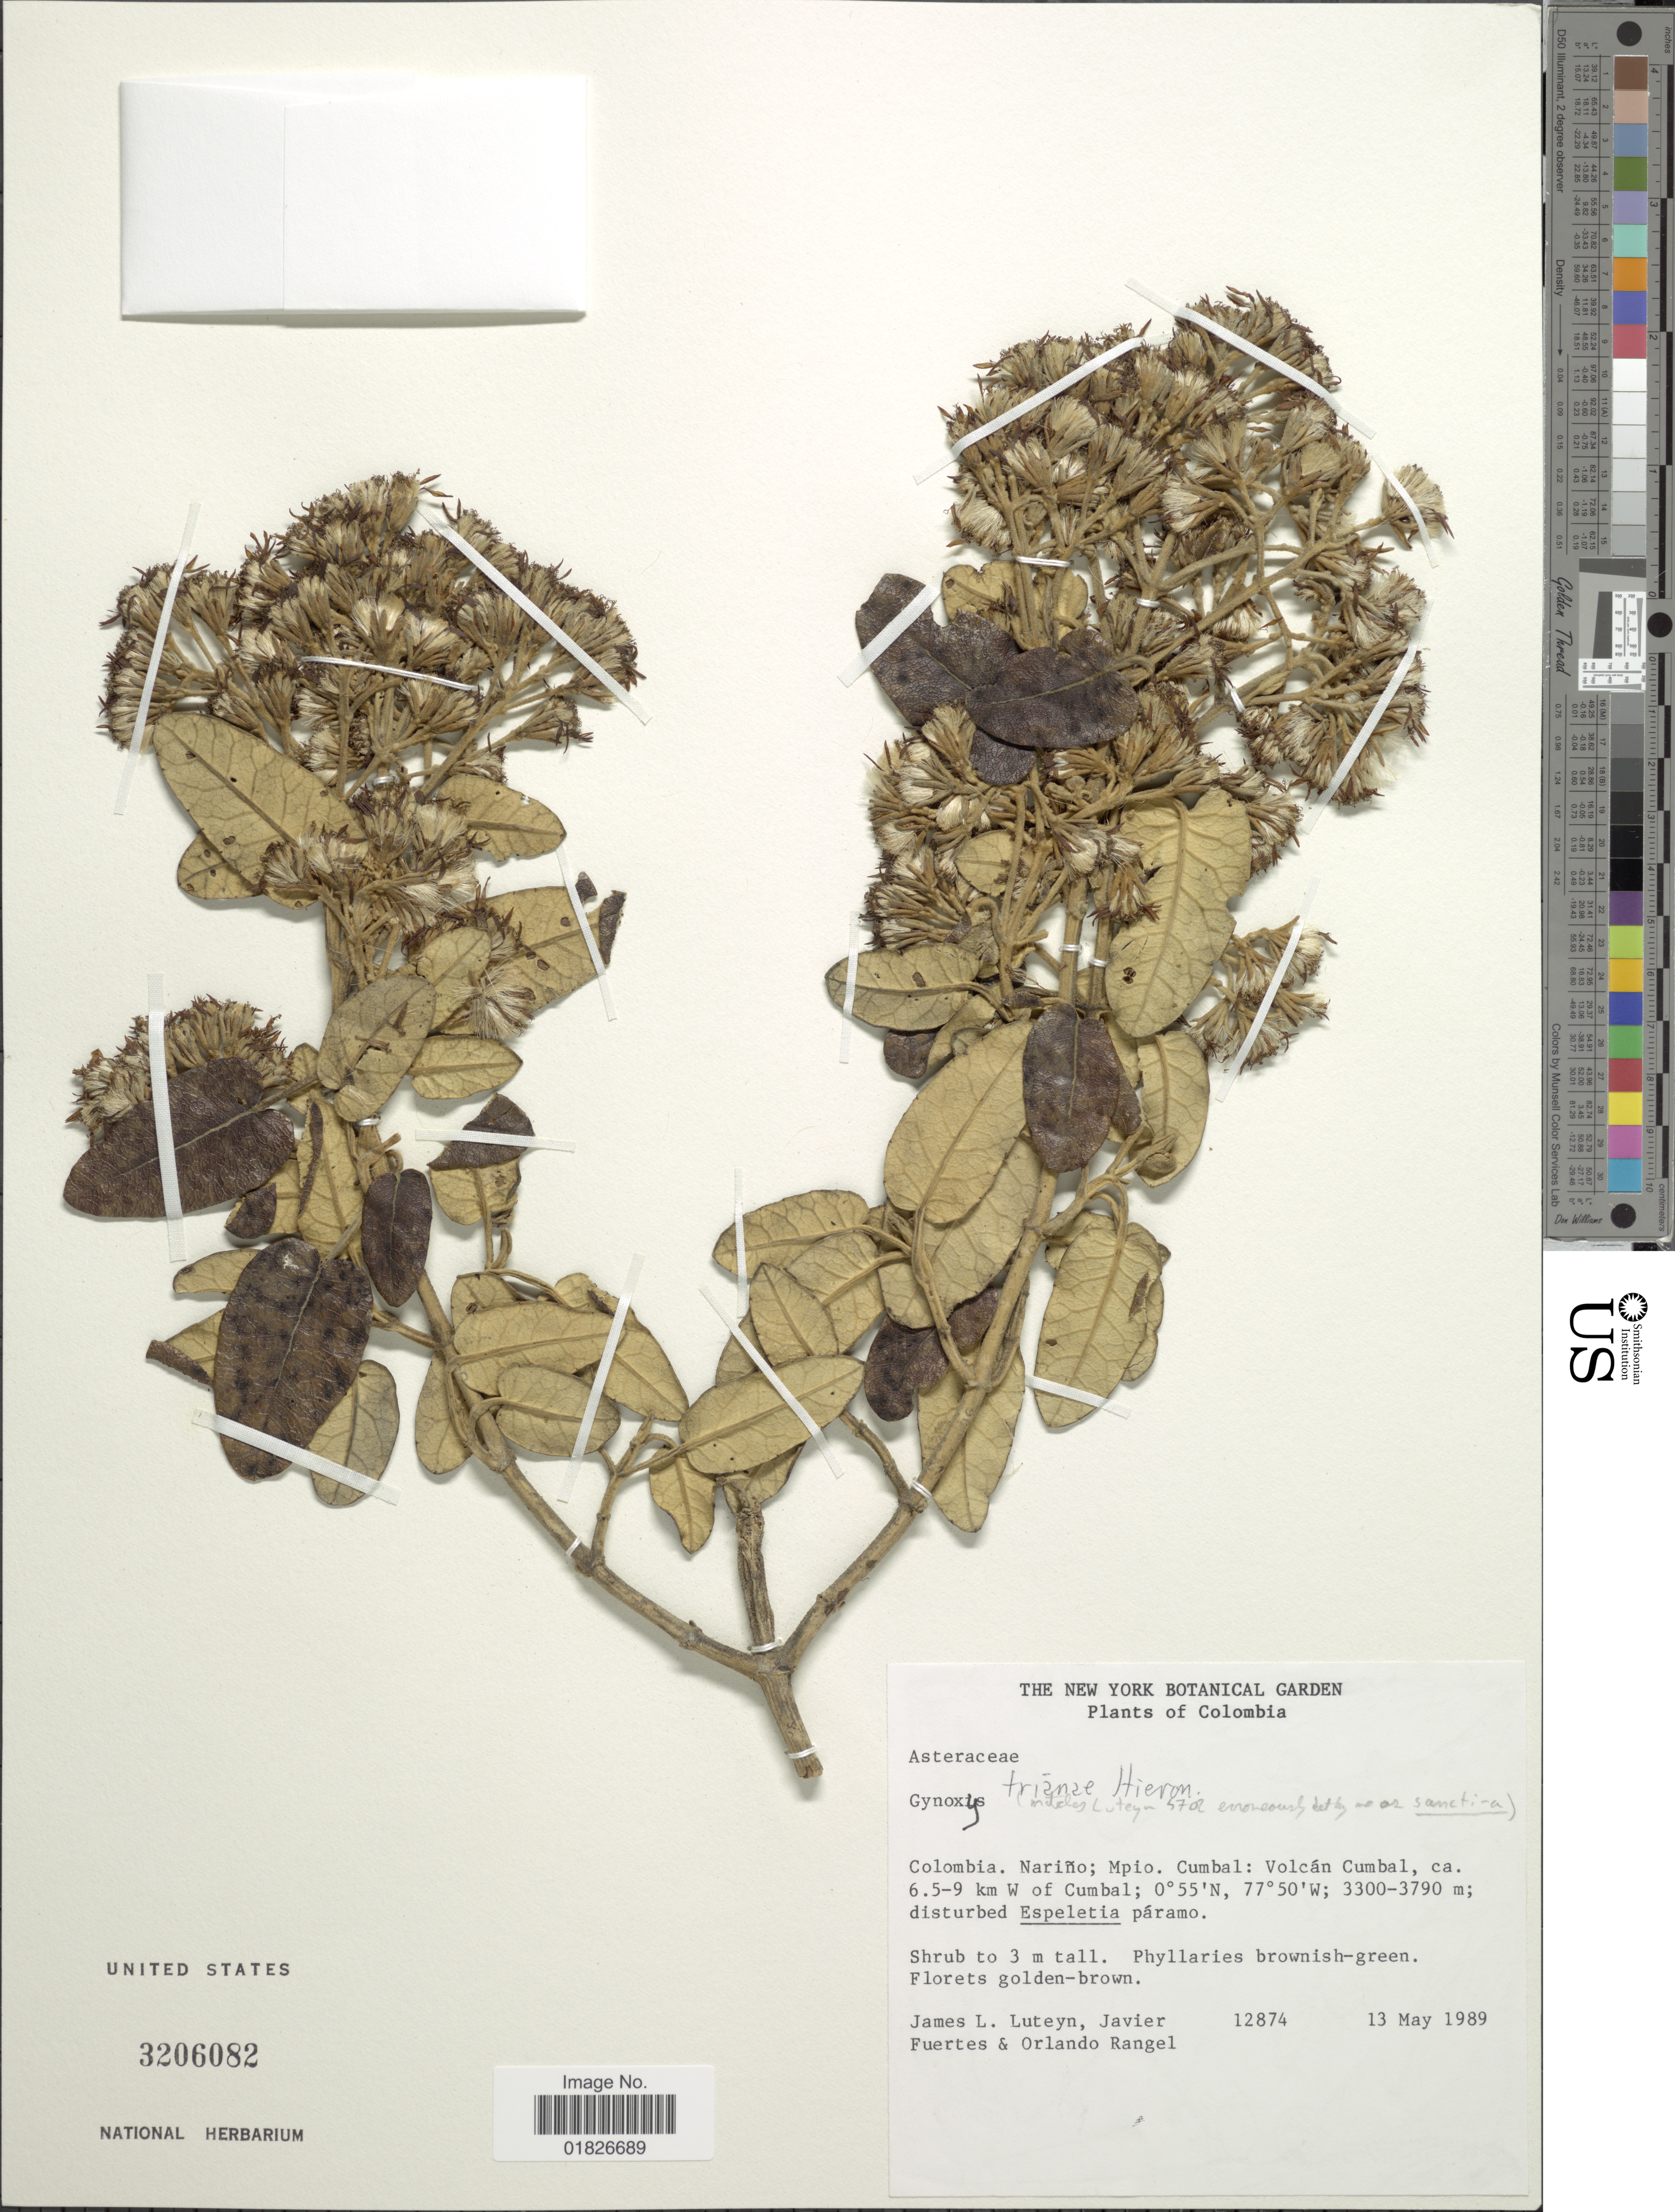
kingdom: Plantae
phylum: Tracheophyta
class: Magnoliopsida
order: Asterales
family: Asteraceae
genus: Gynoxys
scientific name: Gynoxys trianae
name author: Hieron.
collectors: J. L. Luteyn, J. Fuertes & O. Rangel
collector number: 12874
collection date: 1989-05-13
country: Colombia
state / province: Nariño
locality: Mpio. Cumbal, Volcan Cumbal, ca 6.5-9 km W of Cumbal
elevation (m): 3300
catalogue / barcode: US 3206082